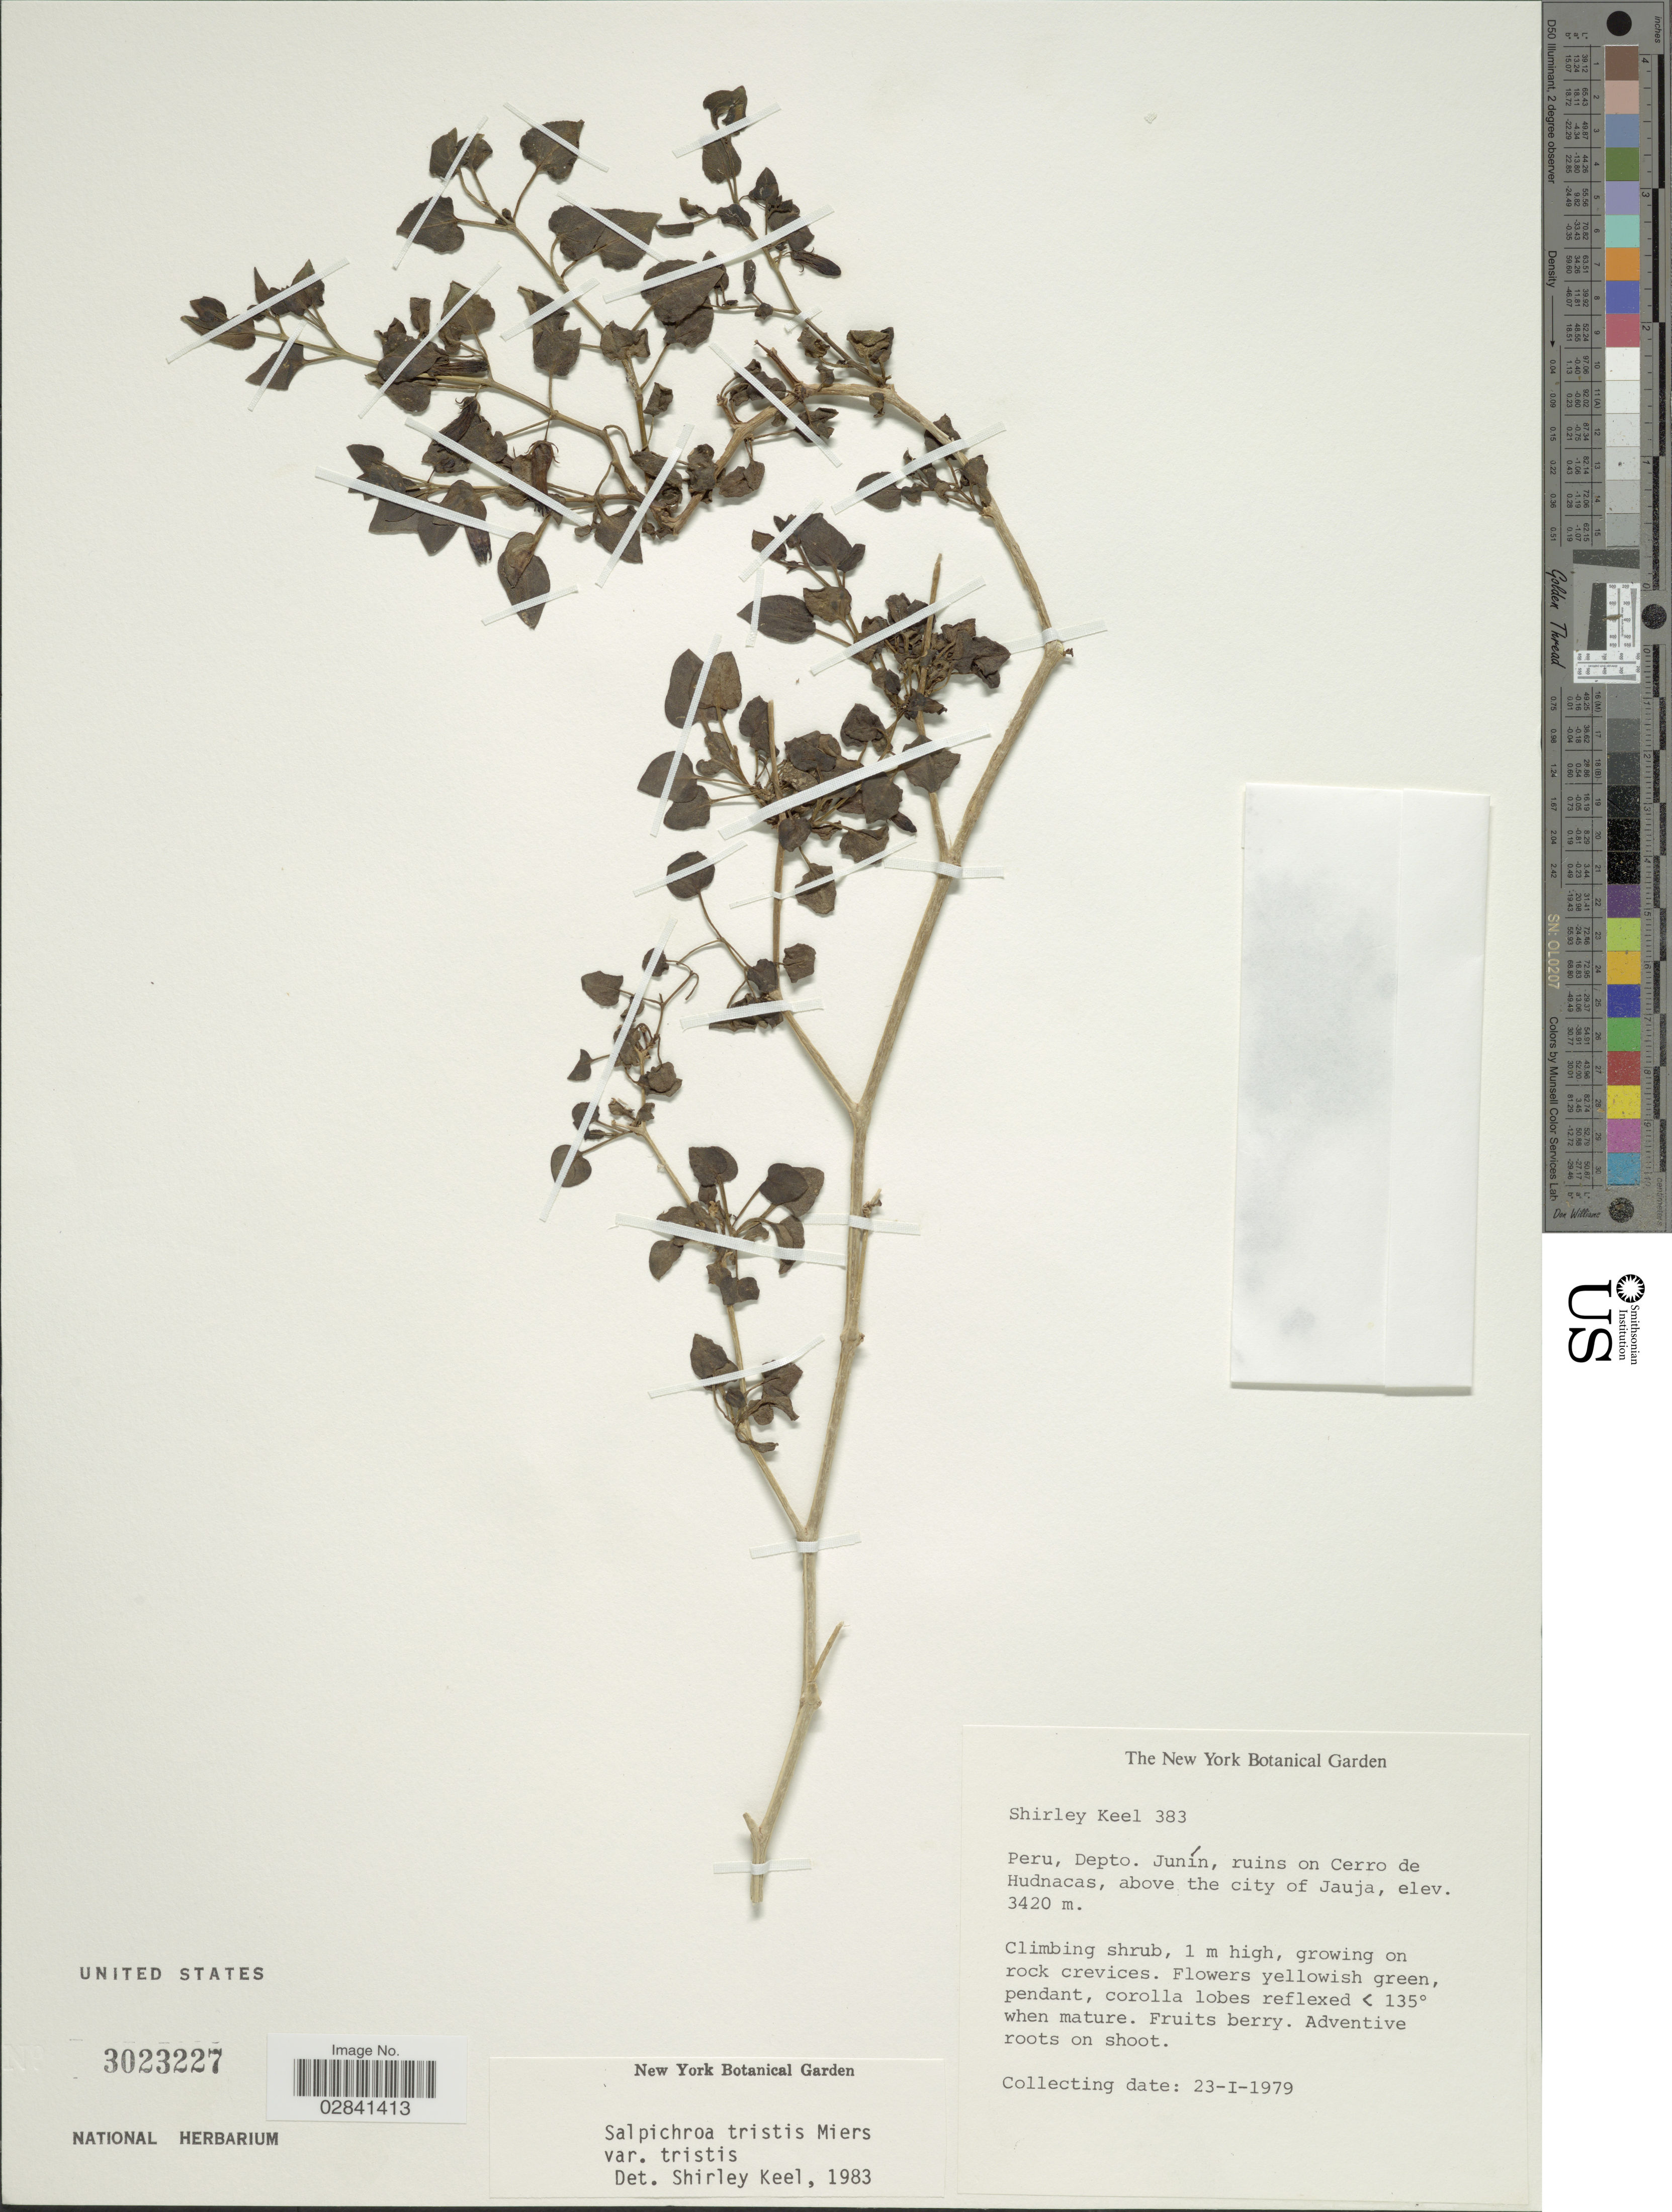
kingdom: Plantae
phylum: Tracheophyta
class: Magnoliopsida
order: Solanales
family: Solanaceae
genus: Salpichroa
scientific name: Salpichroa tristis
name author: Walp.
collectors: S. Keel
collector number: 383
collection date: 1979-01-23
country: Peru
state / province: Junín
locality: Depto. Junín, ruins on Cerro de Hudnacas, above the city of Jauja.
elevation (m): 3420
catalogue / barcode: US 3023227